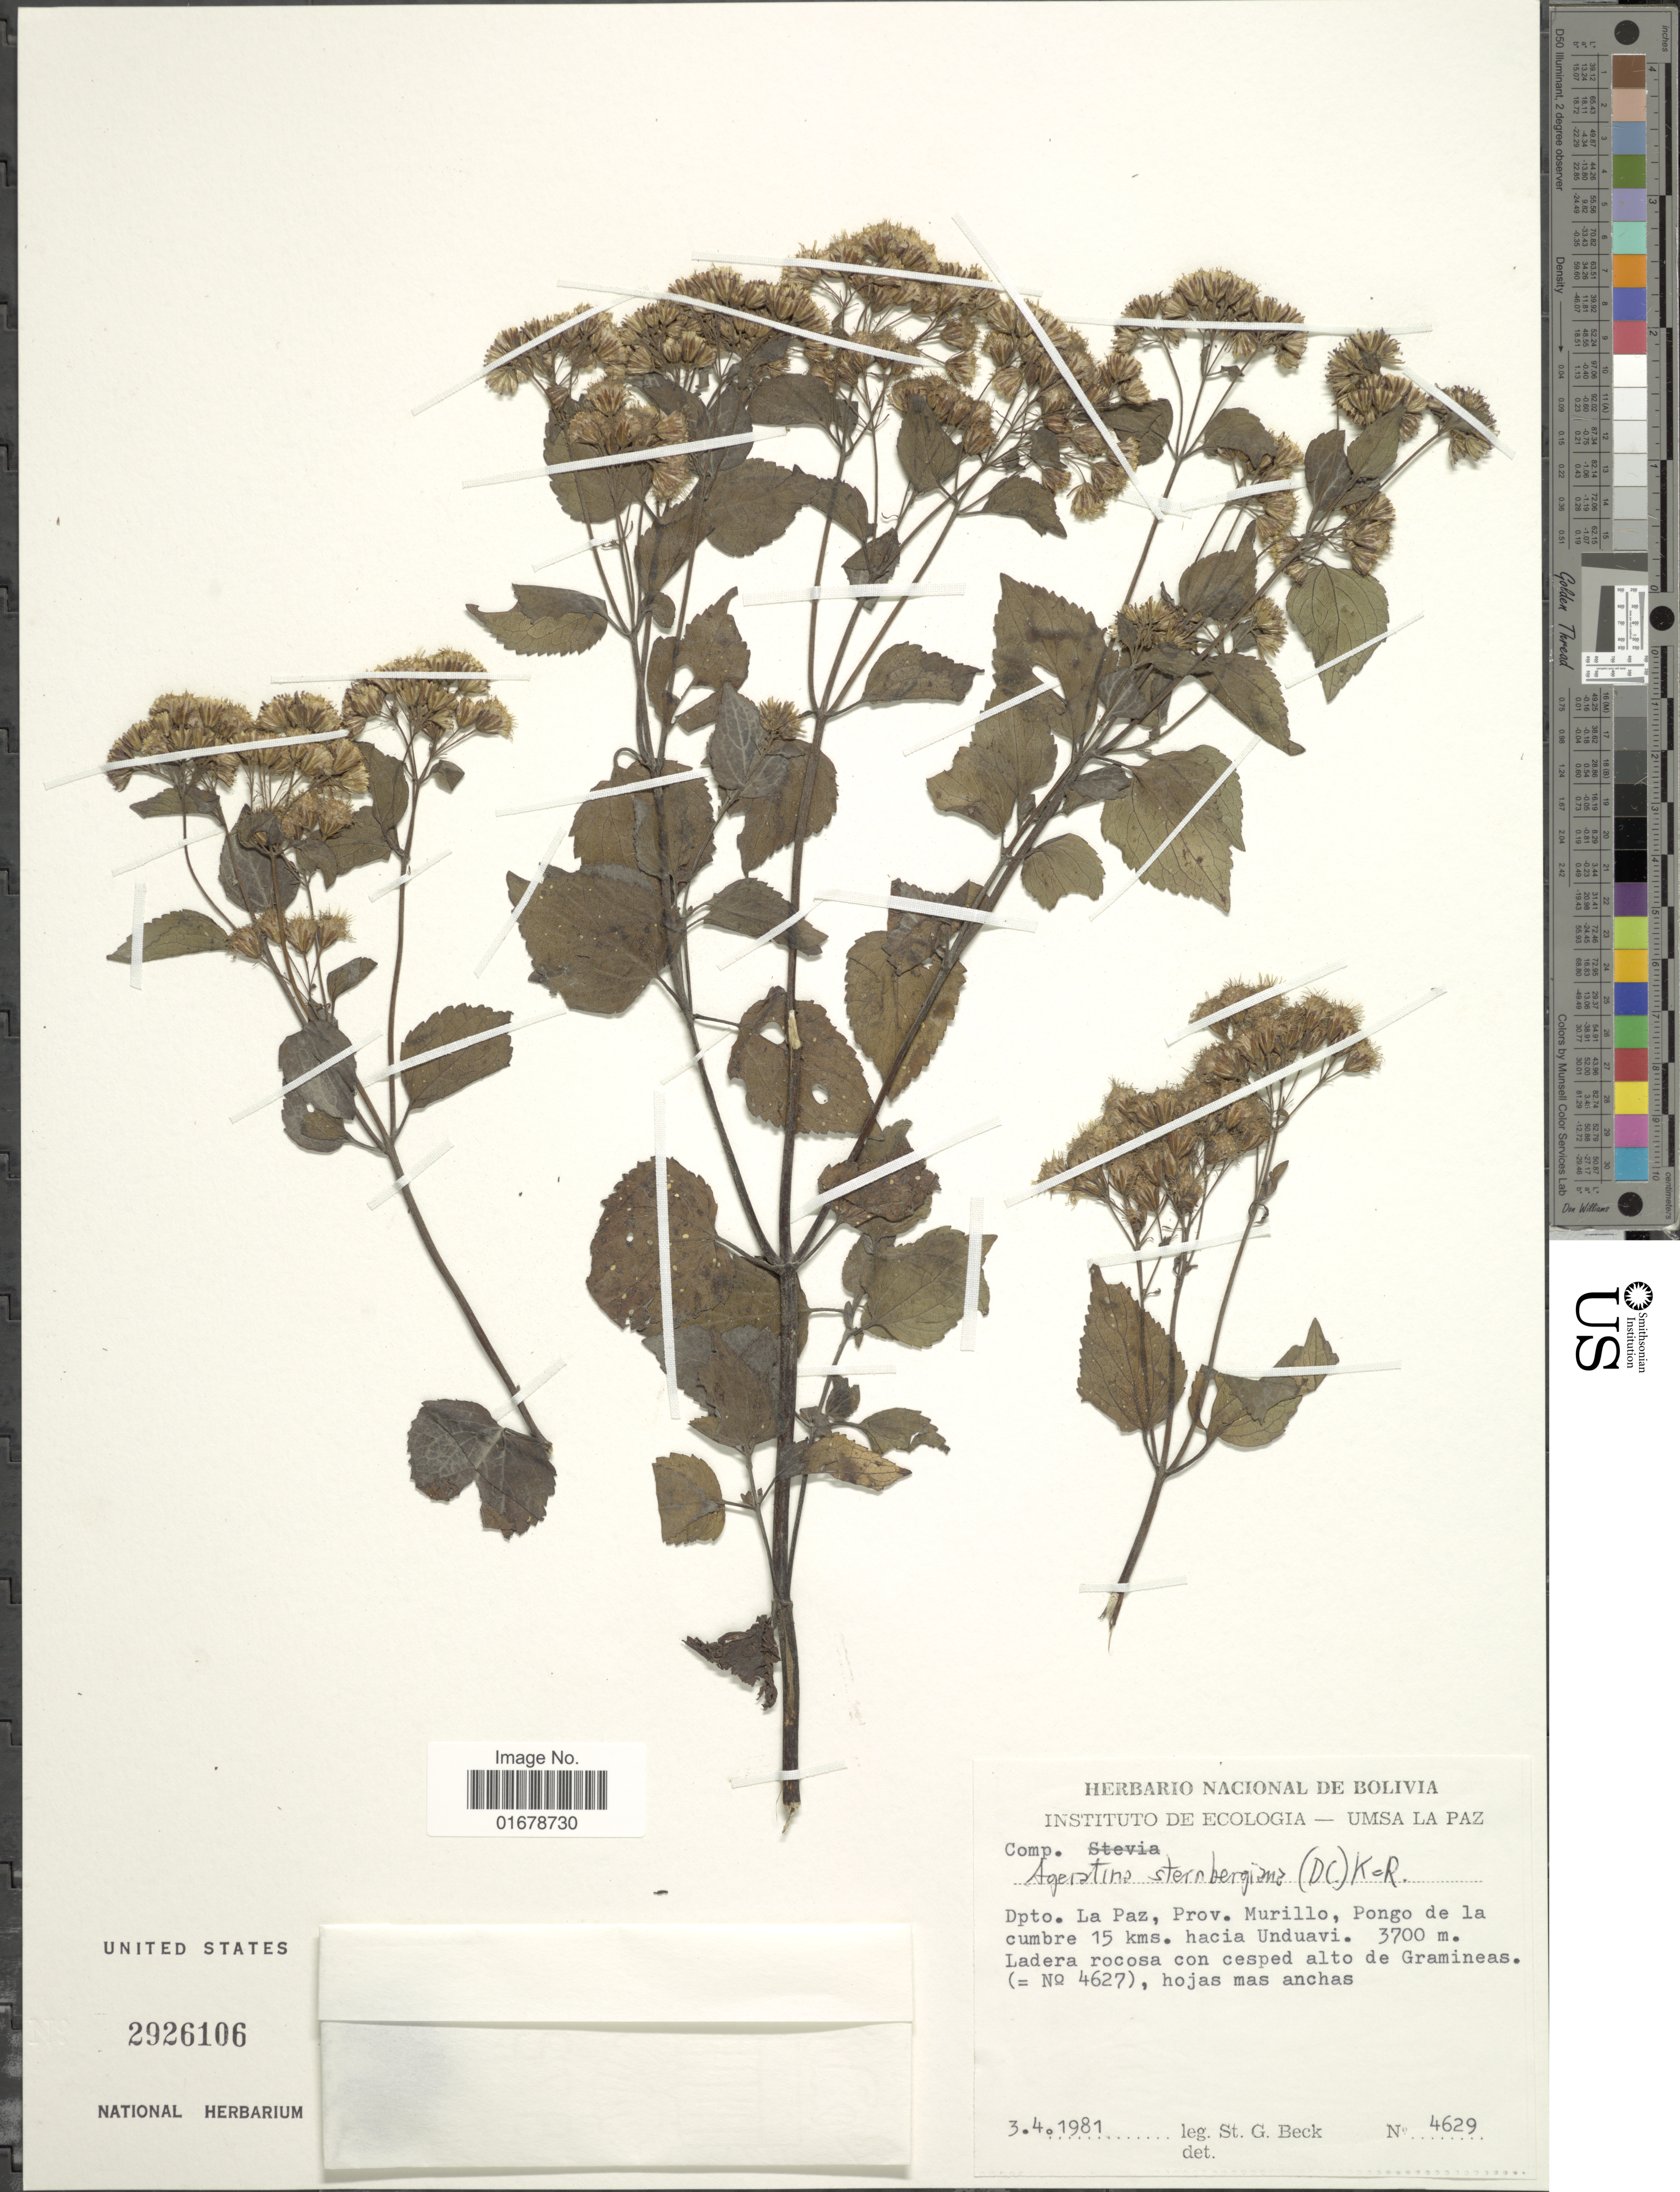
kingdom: Plantae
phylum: Tracheophyta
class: Magnoliopsida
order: Asterales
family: Asteraceae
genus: Ageratina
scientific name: Ageratina sternbergiana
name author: (DC.) R.M. King & H. Rob.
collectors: S. G. Beck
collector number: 4629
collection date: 1981-04-03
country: Bolivia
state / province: La Paz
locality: Dpto. La Paz, Prov. Murillo, Pongo de la cumbre 15 kms hacia Unduavi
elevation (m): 3700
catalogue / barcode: US 2926106